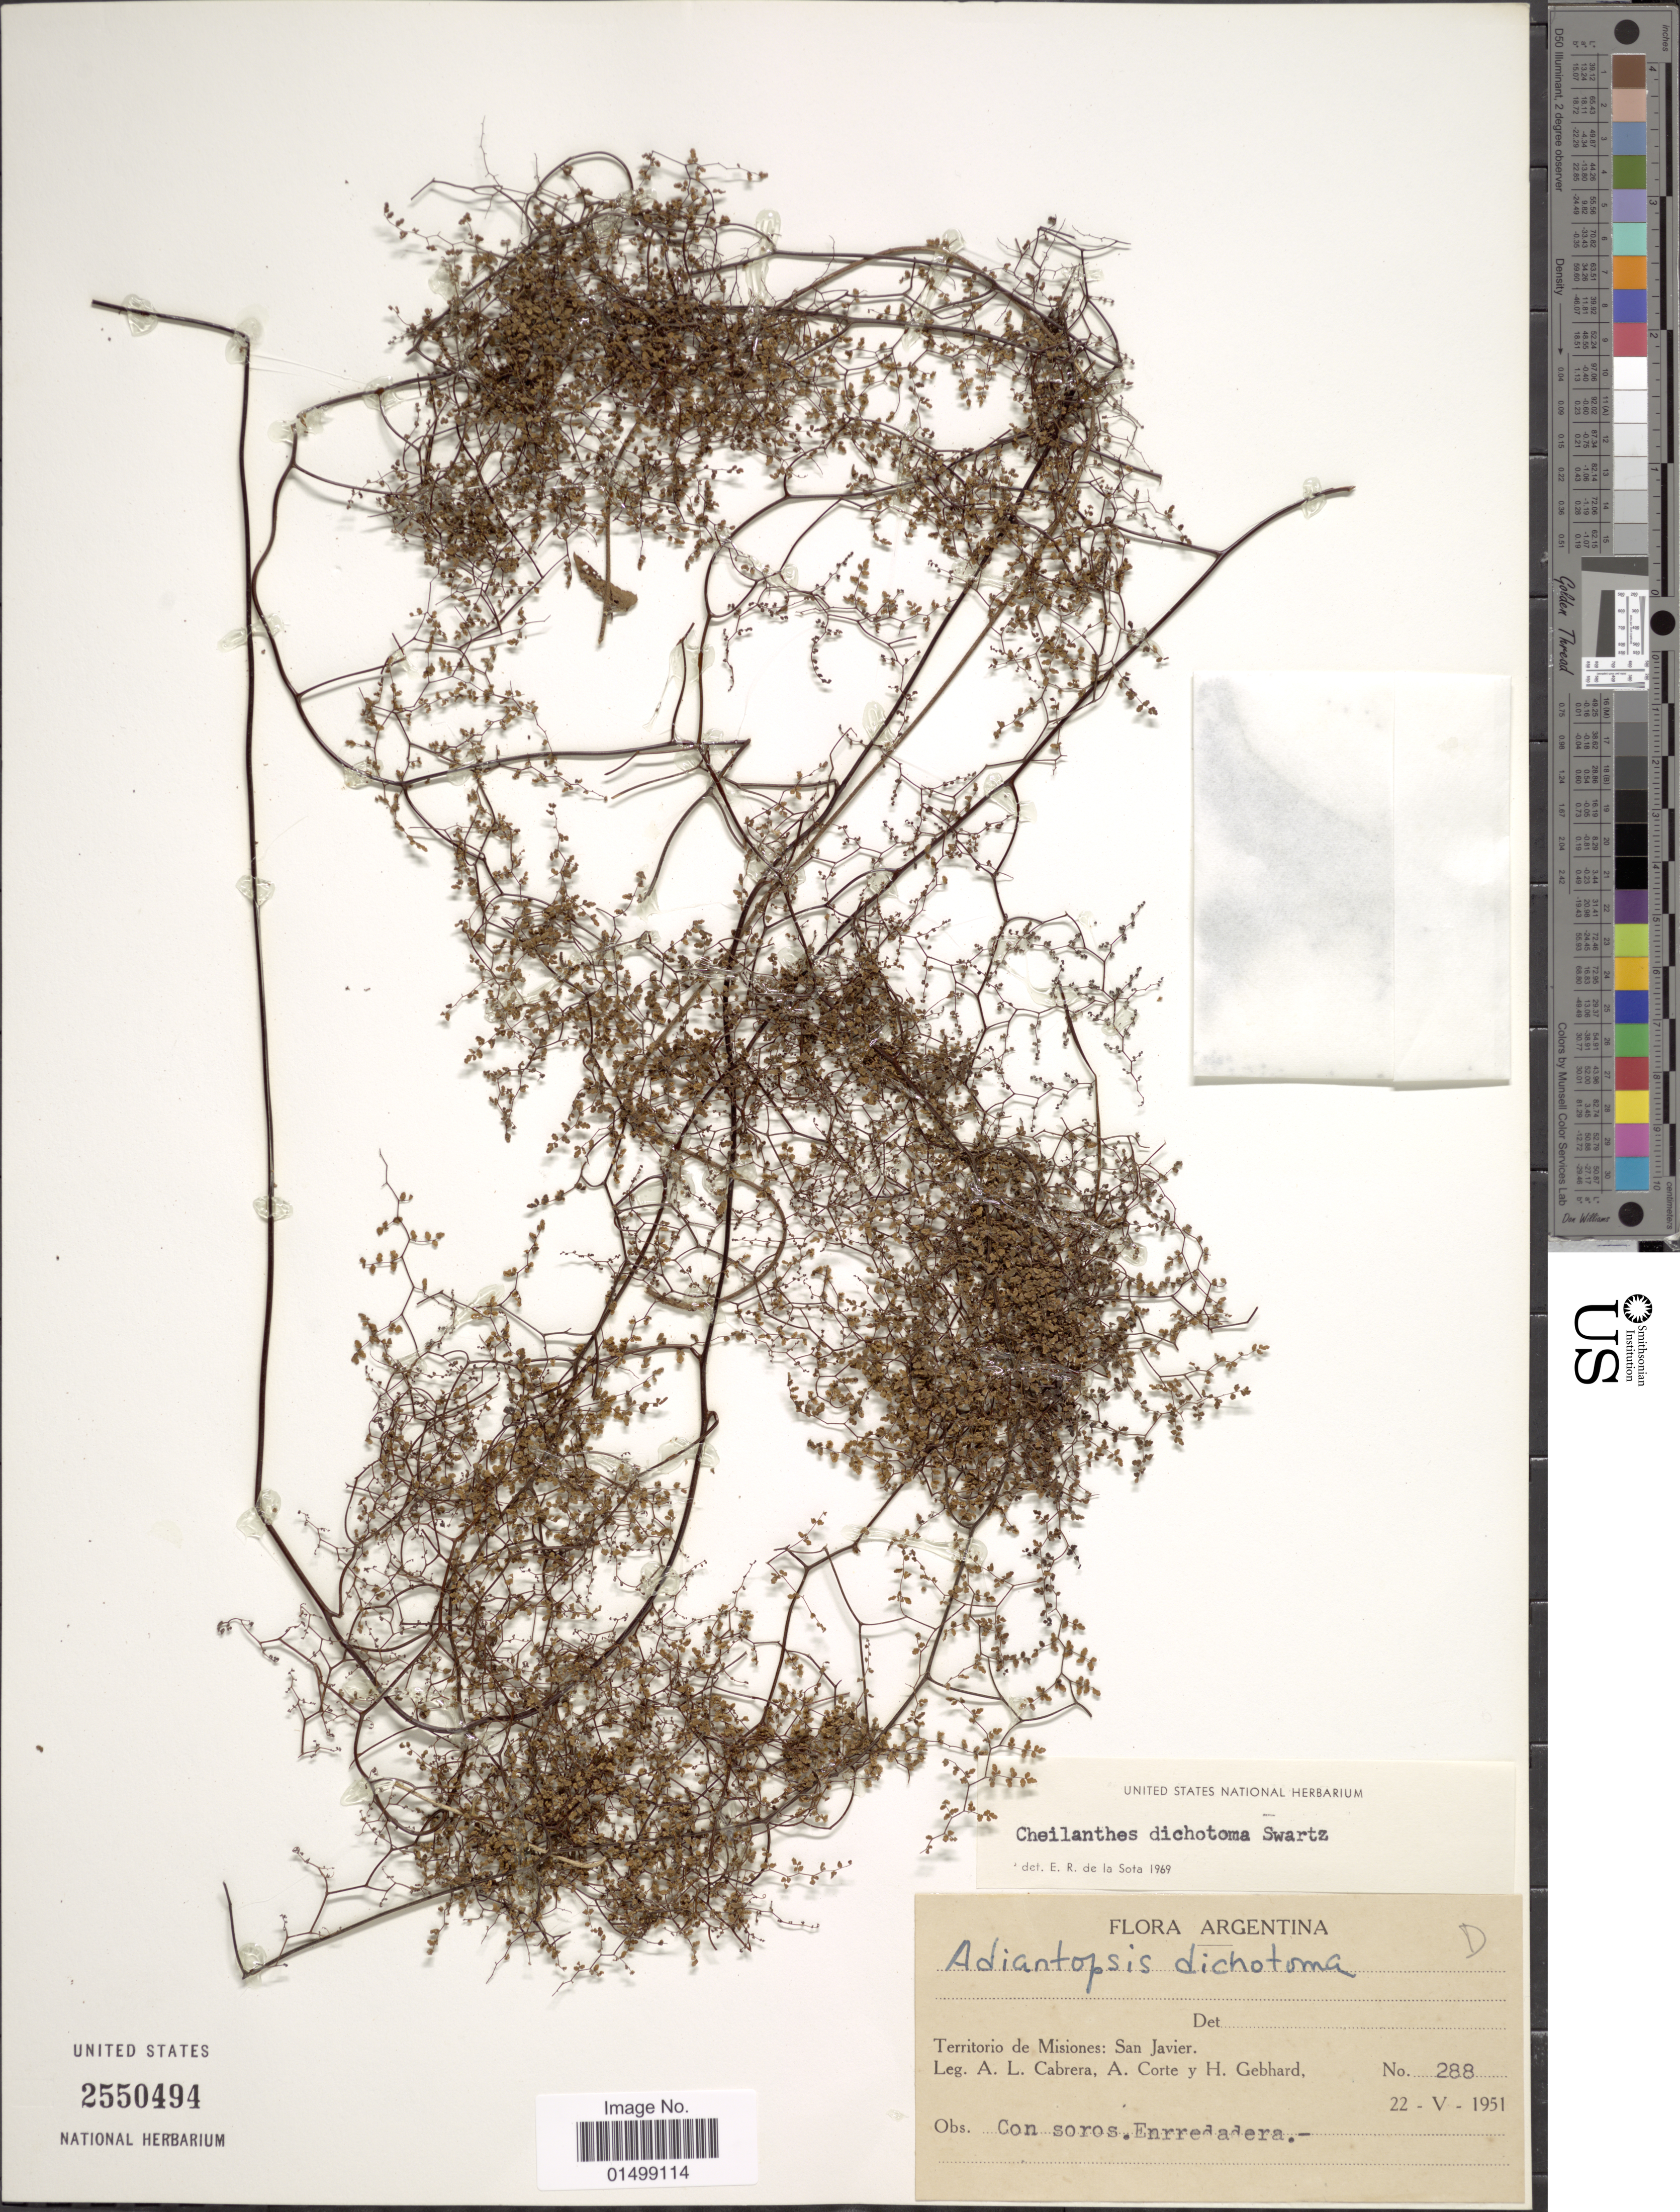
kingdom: Plantae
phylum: Tracheophyta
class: Polypodiopsida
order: Polypodiales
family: Pteridaceae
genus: Cheilanthes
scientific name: Cheilanthes dichotoma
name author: (Cav.) Sw.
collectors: A. L. Cabrera, A. Corte & H. Gebhard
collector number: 288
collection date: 1951-05-22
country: Argentina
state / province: Misiones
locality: San Javier.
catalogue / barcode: US 2550494